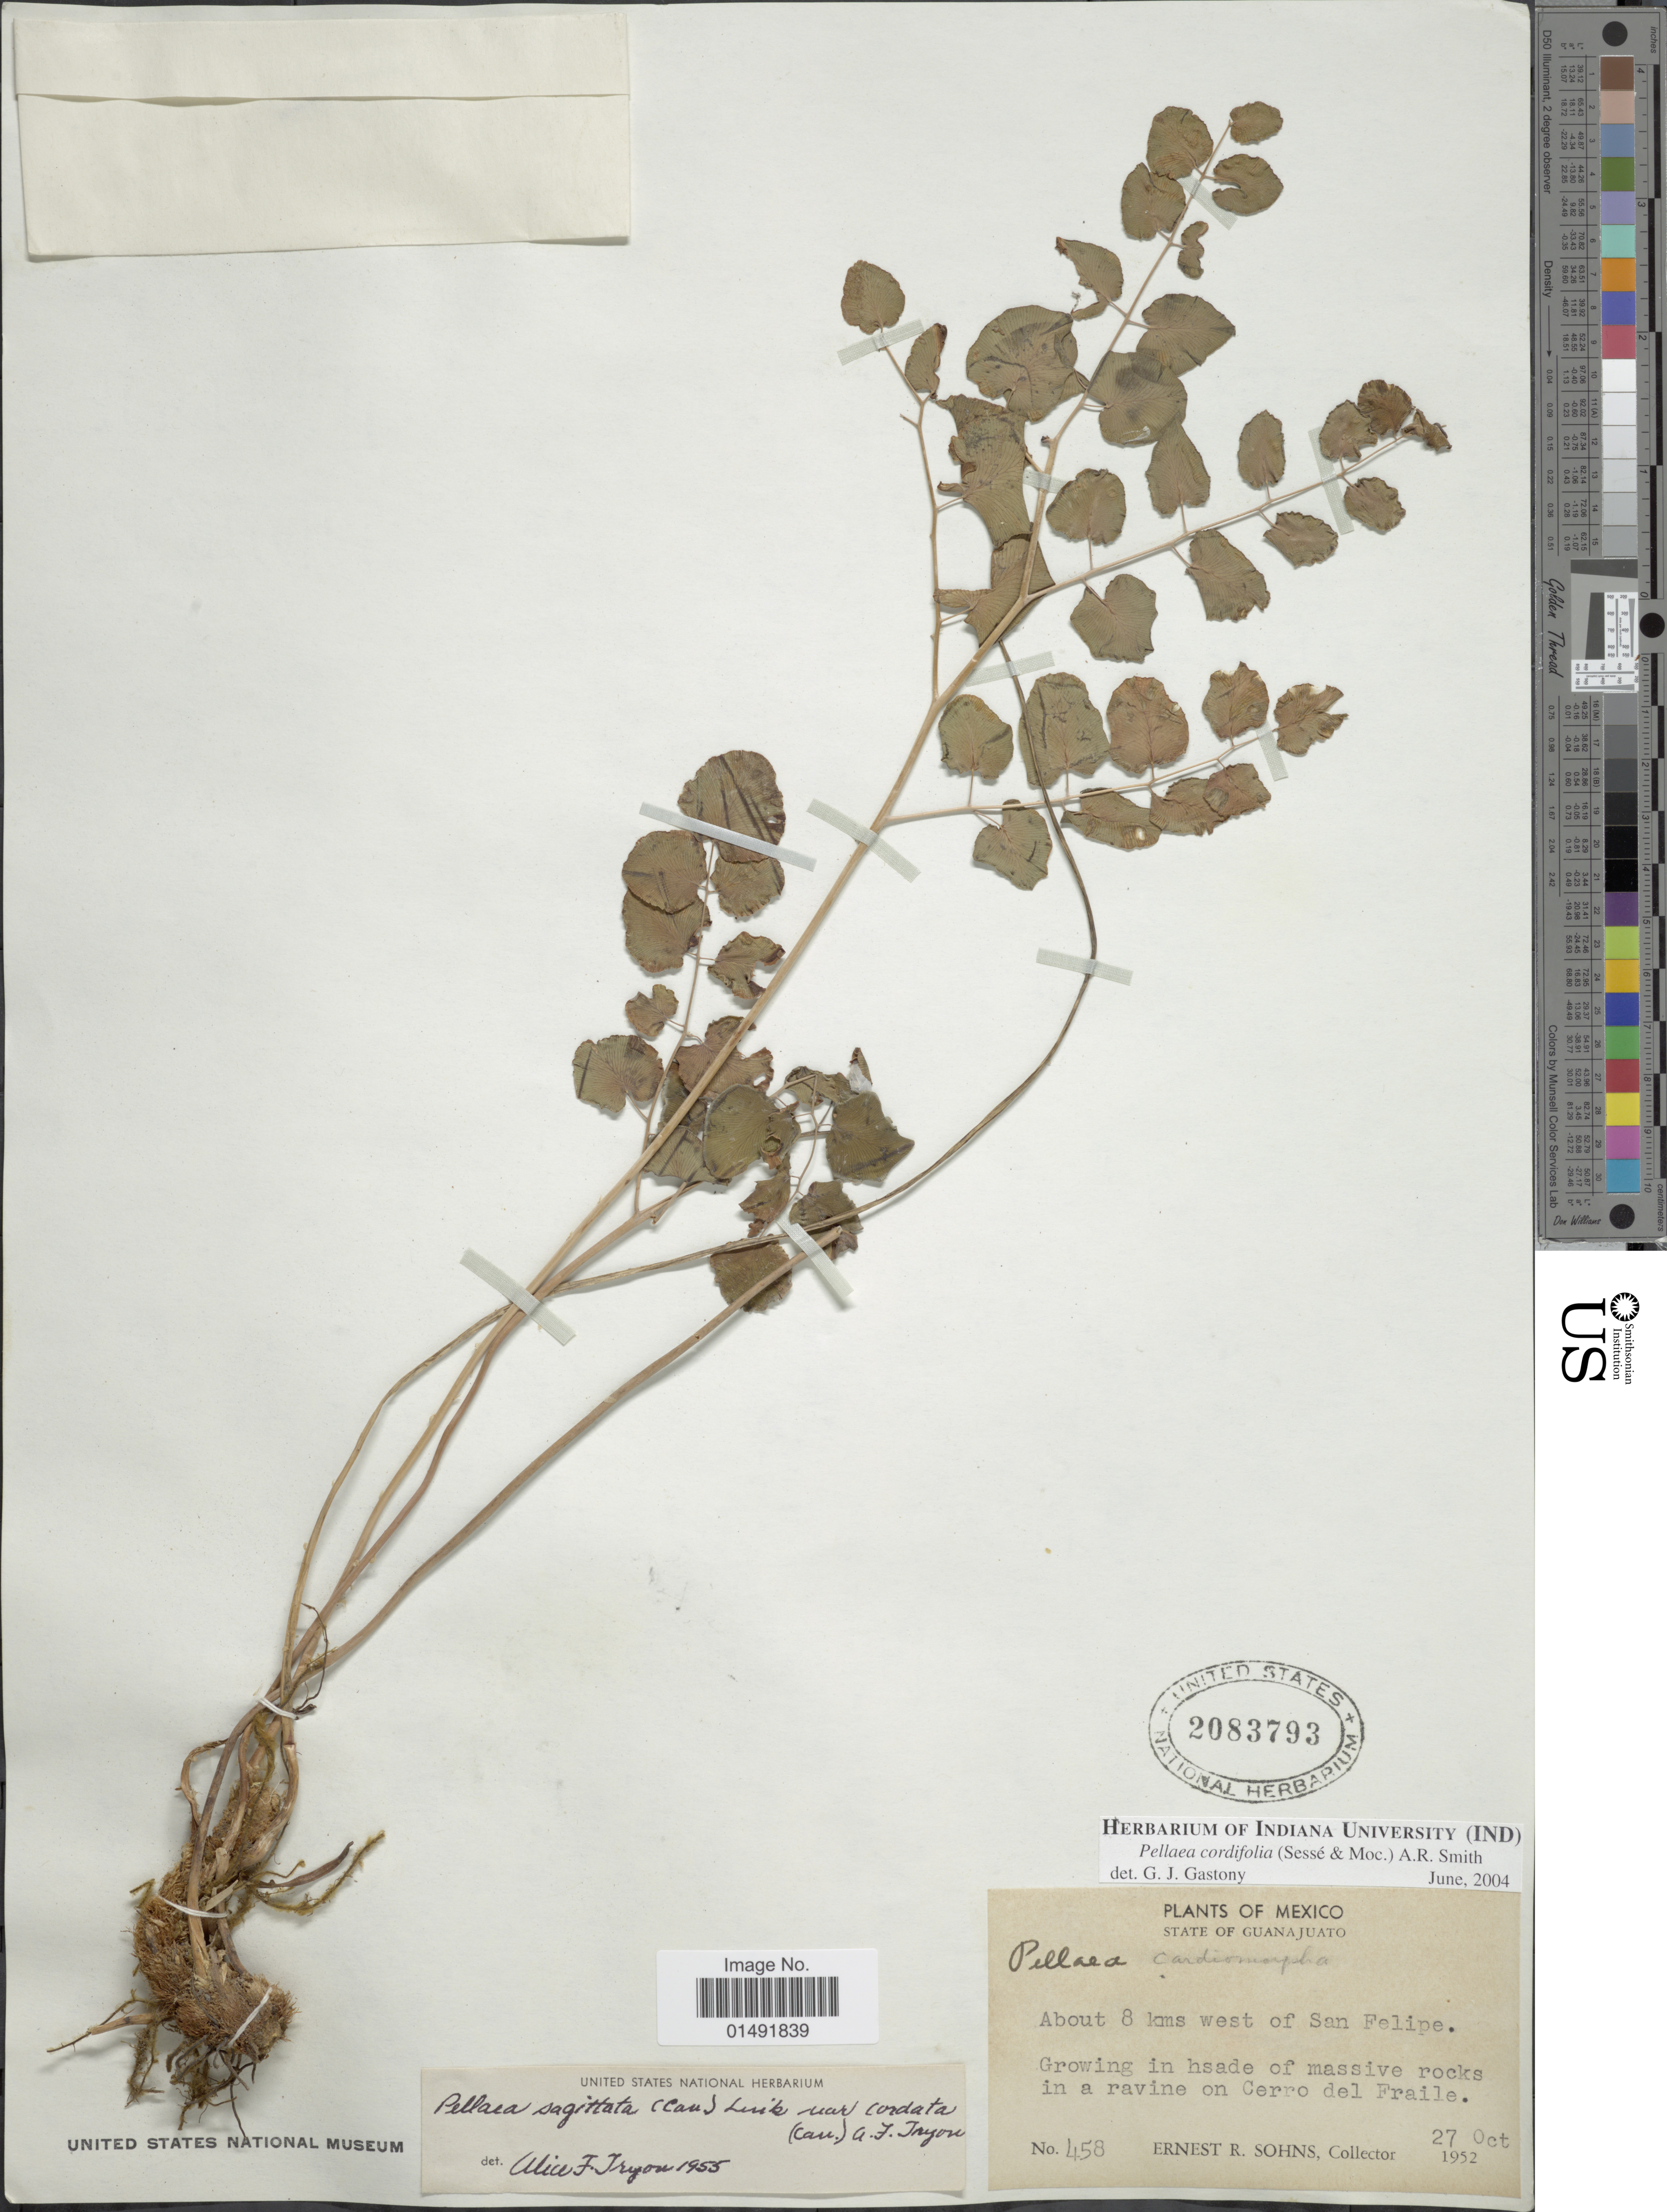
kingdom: Plantae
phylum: Tracheophyta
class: Polypodiopsida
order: Polypodiales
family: Pteridaceae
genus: Pellaea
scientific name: Pellaea cordifolia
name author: (Sessé) A.R. Sm.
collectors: E. R. Sohns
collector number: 458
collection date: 1952-10-27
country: Mexico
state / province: Guanajuato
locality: About 8 kms west of San Felipe. Growing in hsade of massive rocks in a ravine on Cerro del Fraile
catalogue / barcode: US 2083793